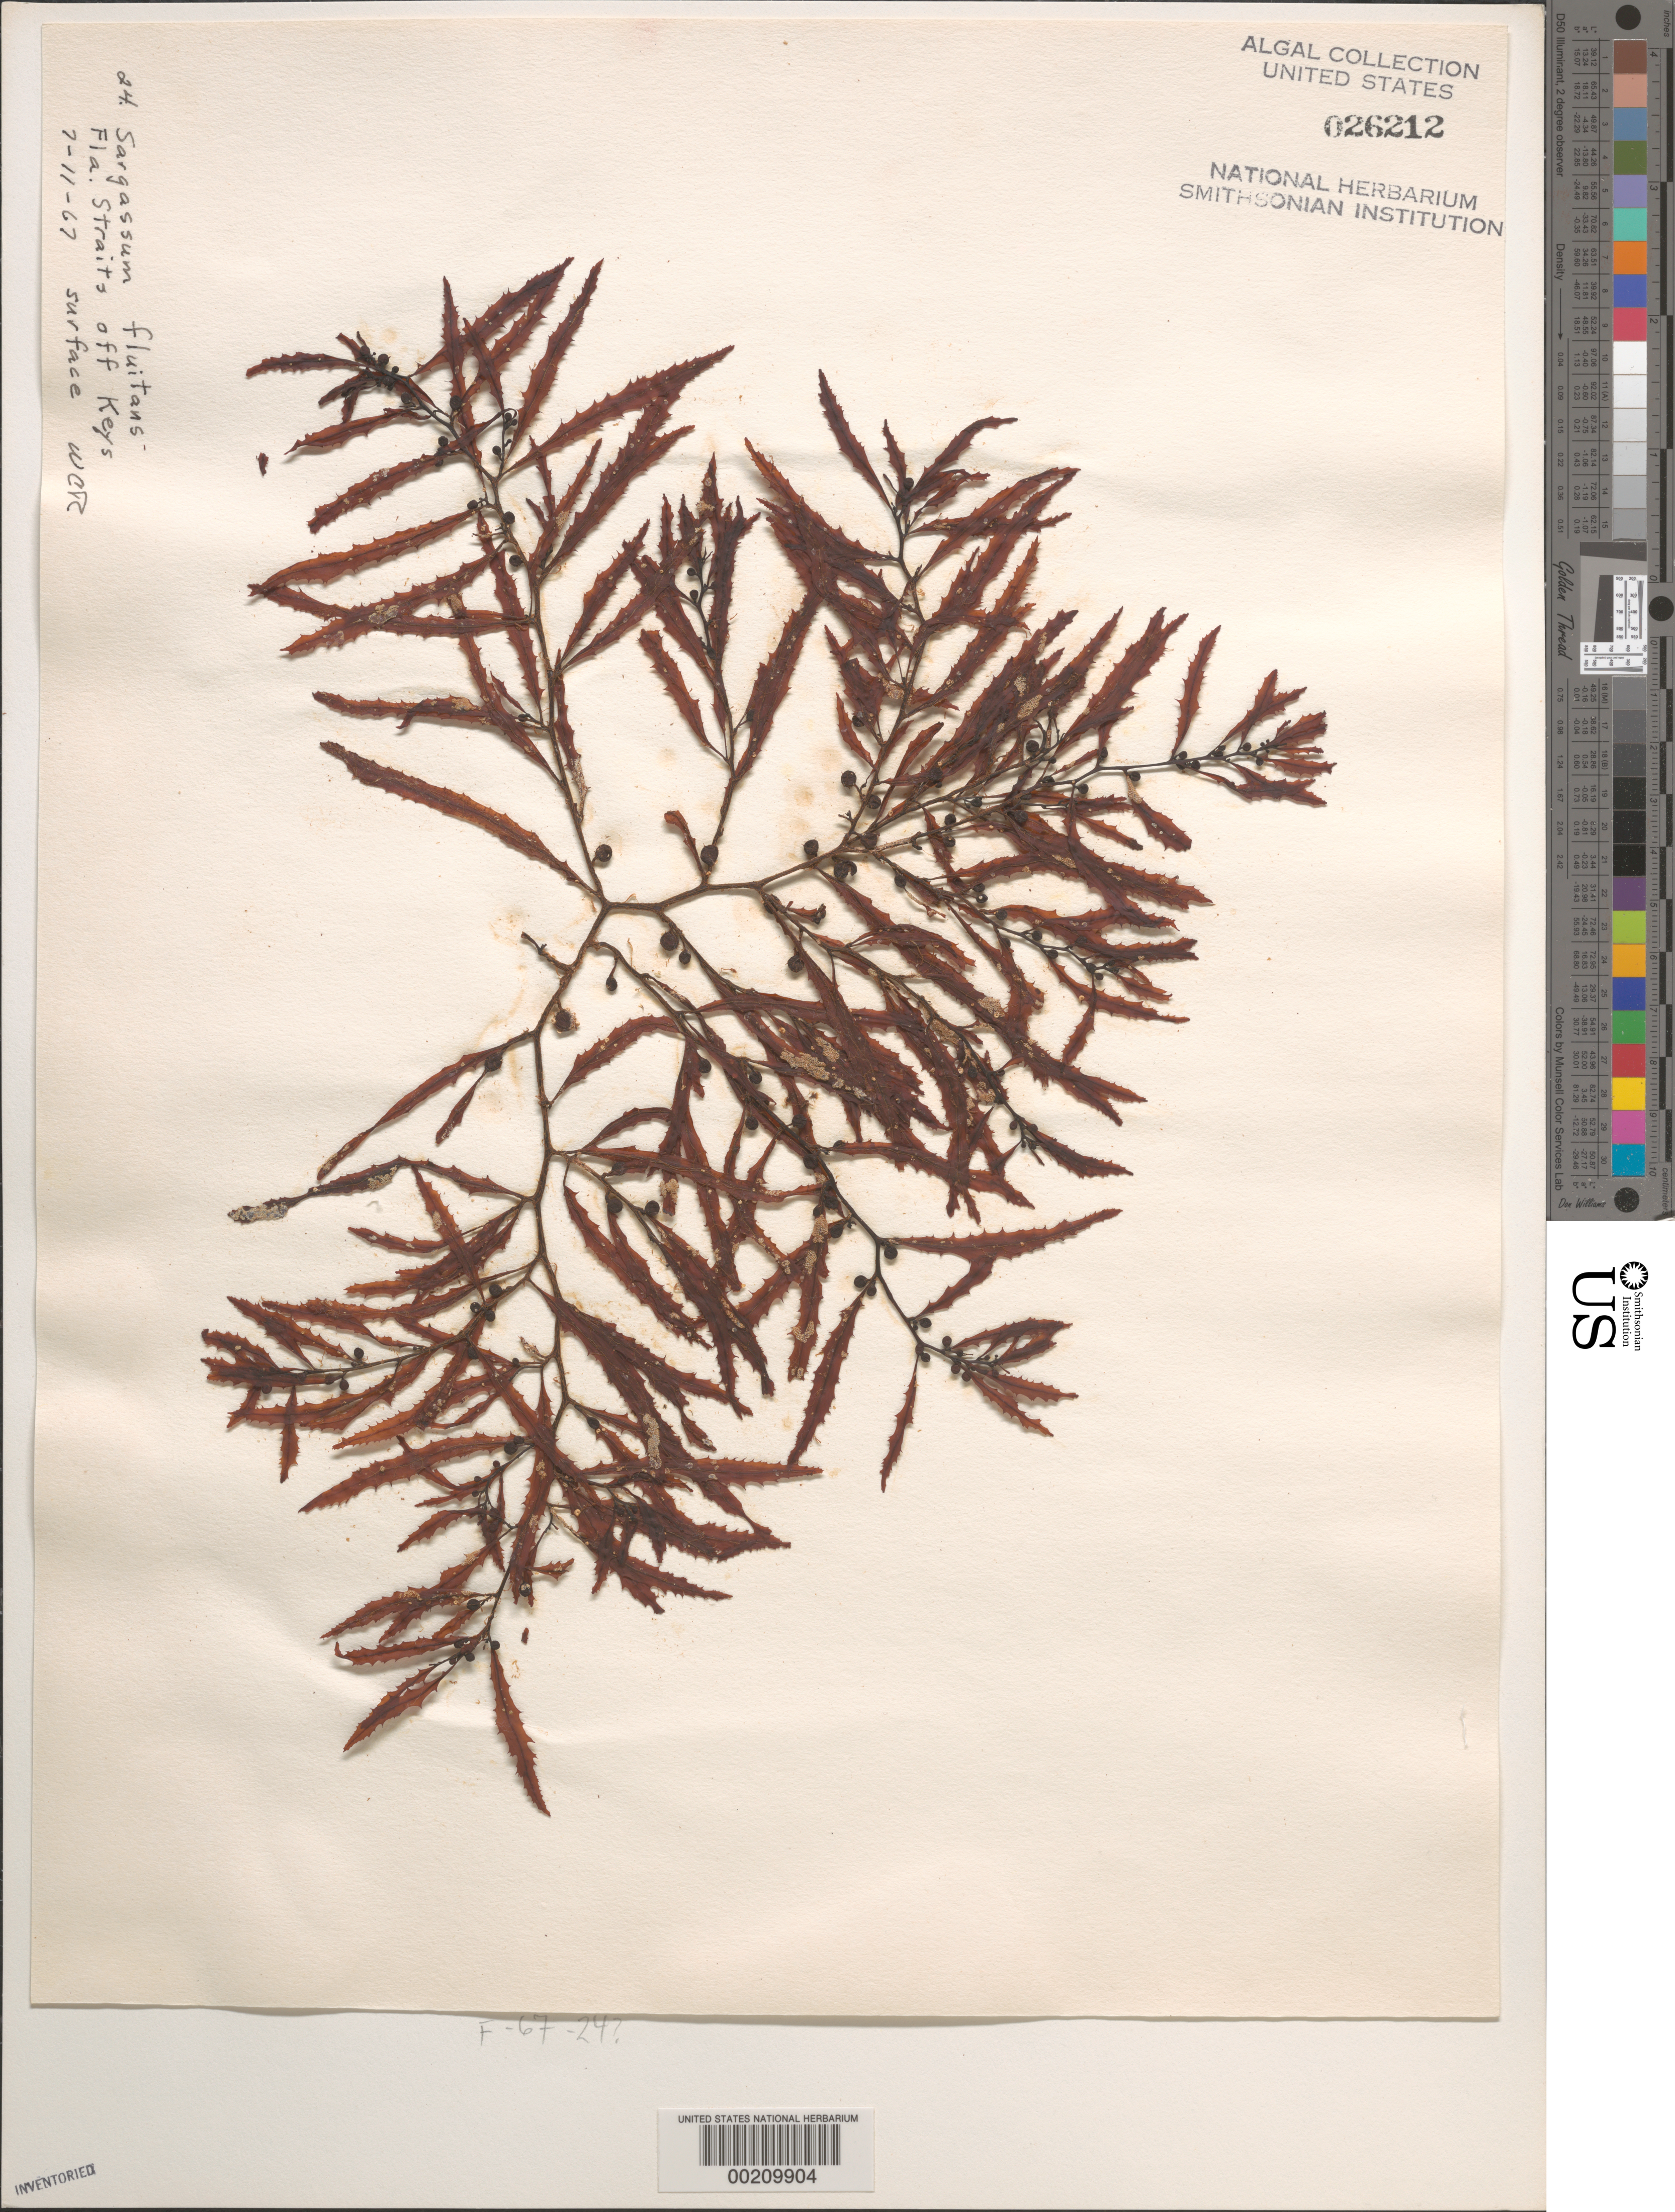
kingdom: Chromista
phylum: Ochrophyta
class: Phaeophyceae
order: Fucales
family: Sargassaceae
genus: Sargassum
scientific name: Sargassum fluitans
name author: (Børgesen) Børgesen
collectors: W. C. Roth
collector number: F-67-24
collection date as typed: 11 Jul 1967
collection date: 1967-07-11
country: United States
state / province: Florida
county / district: Monroe County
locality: Straits of Florida off Florida Keys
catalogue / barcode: US 26212